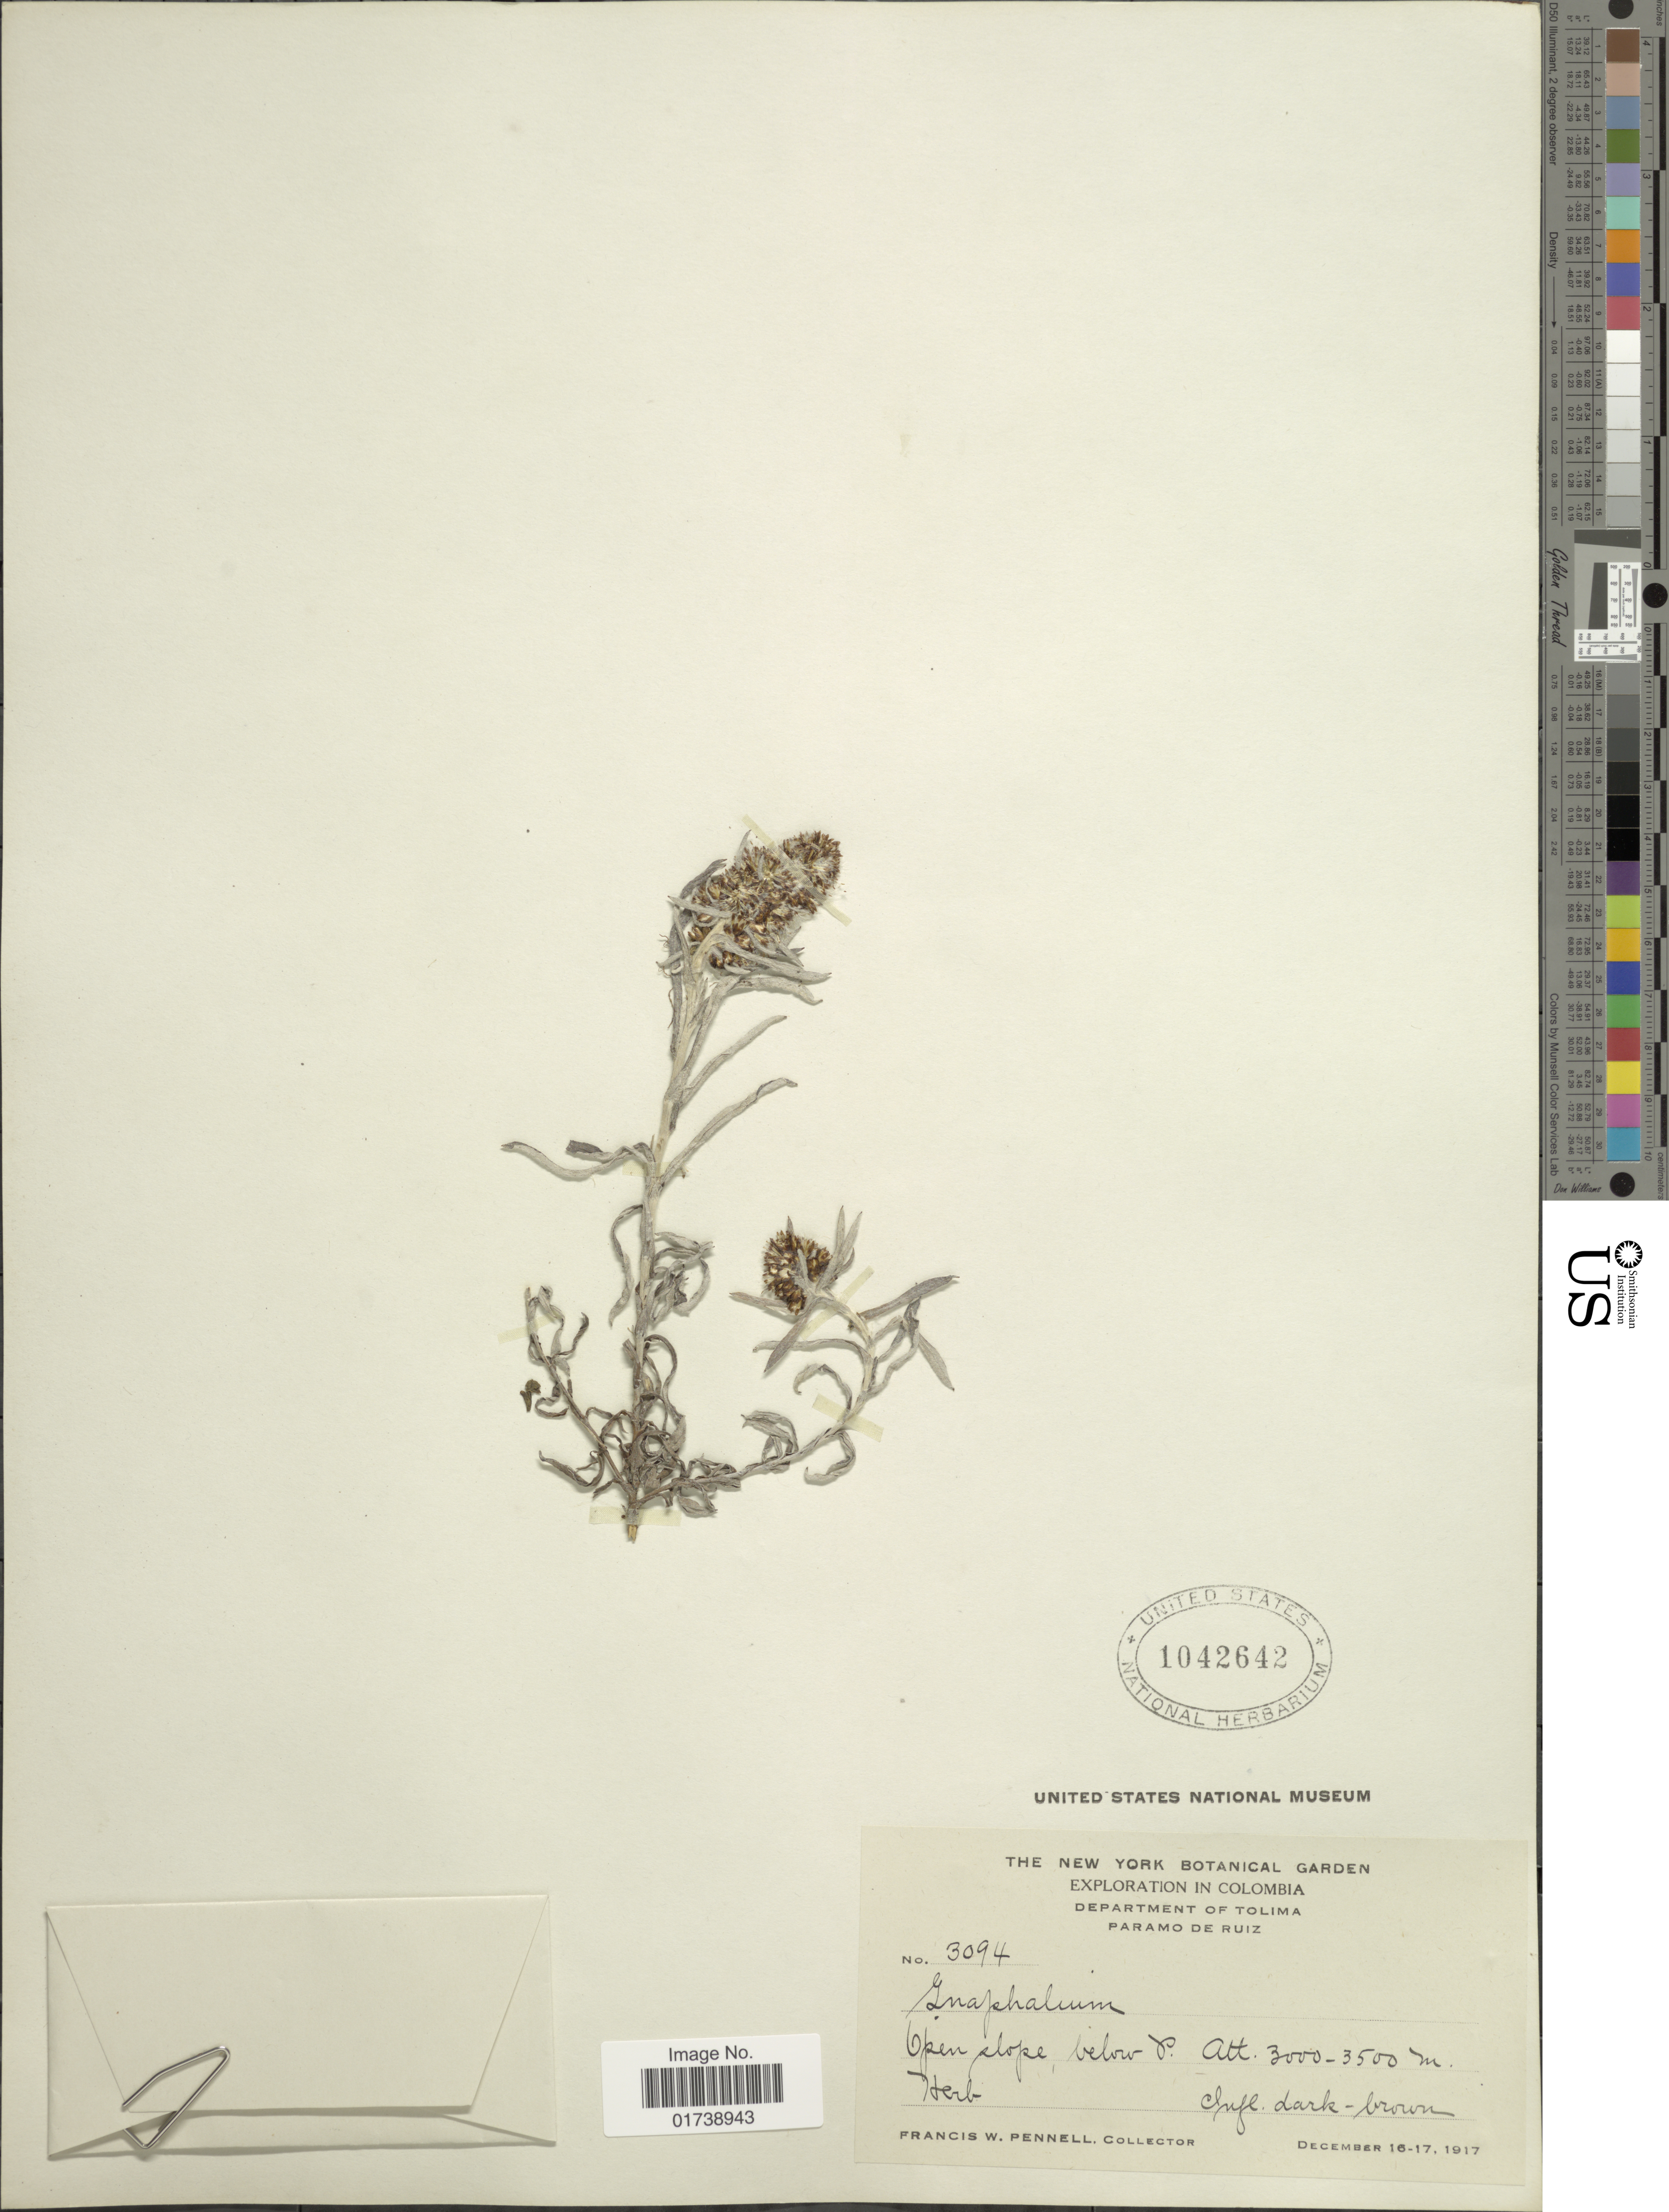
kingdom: Plantae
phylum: Tracheophyta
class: Magnoliopsida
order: Asterales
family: Asteraceae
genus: Gamochaeta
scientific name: Gamochaeta sp.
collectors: F. W. Pennell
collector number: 3094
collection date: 1917-12-16/1917-12-17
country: Colombia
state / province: Tolima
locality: Paramo de Ruiz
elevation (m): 3000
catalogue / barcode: US 1042642